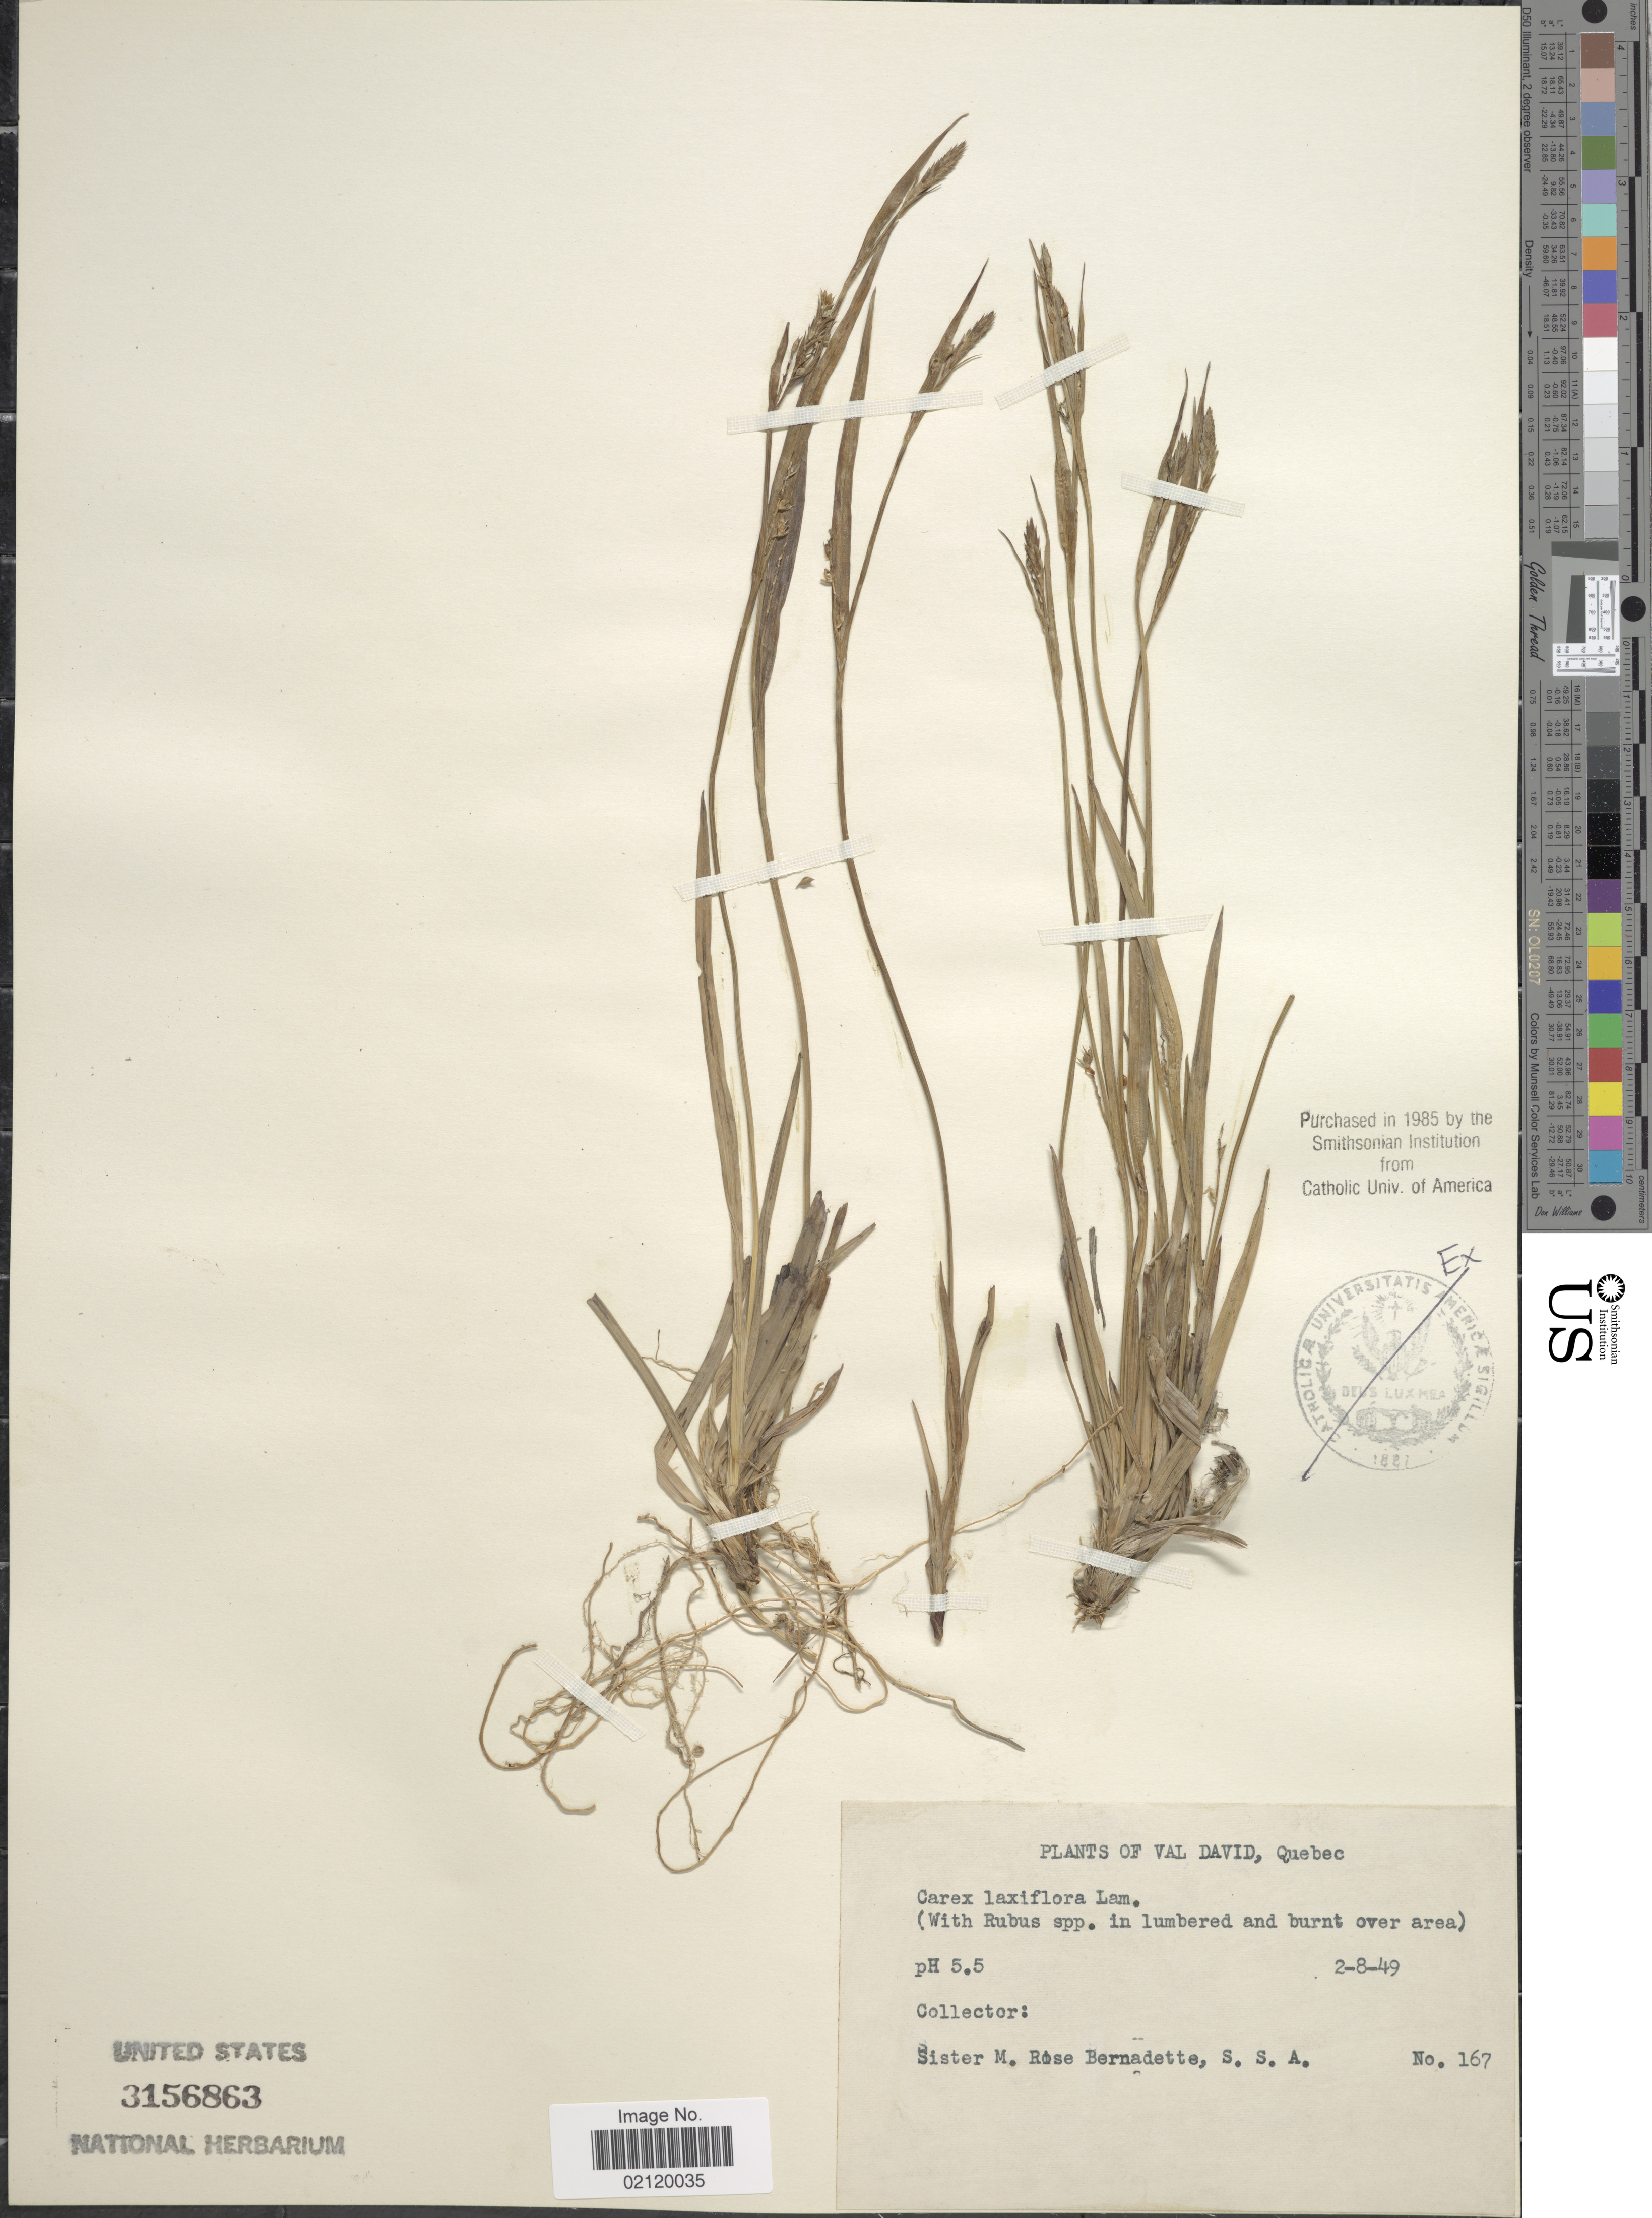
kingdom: Plantae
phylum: Tracheophyta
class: Liliopsida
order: Poales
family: Cyperaceae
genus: Carex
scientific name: Carex laxiflora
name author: Lam.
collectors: M. Bernadette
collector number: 167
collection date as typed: Transcribed d/m/y: 2/8/49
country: Canada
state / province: Quebec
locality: Val David. In lumbered and burnt over area.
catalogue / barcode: US 3156863